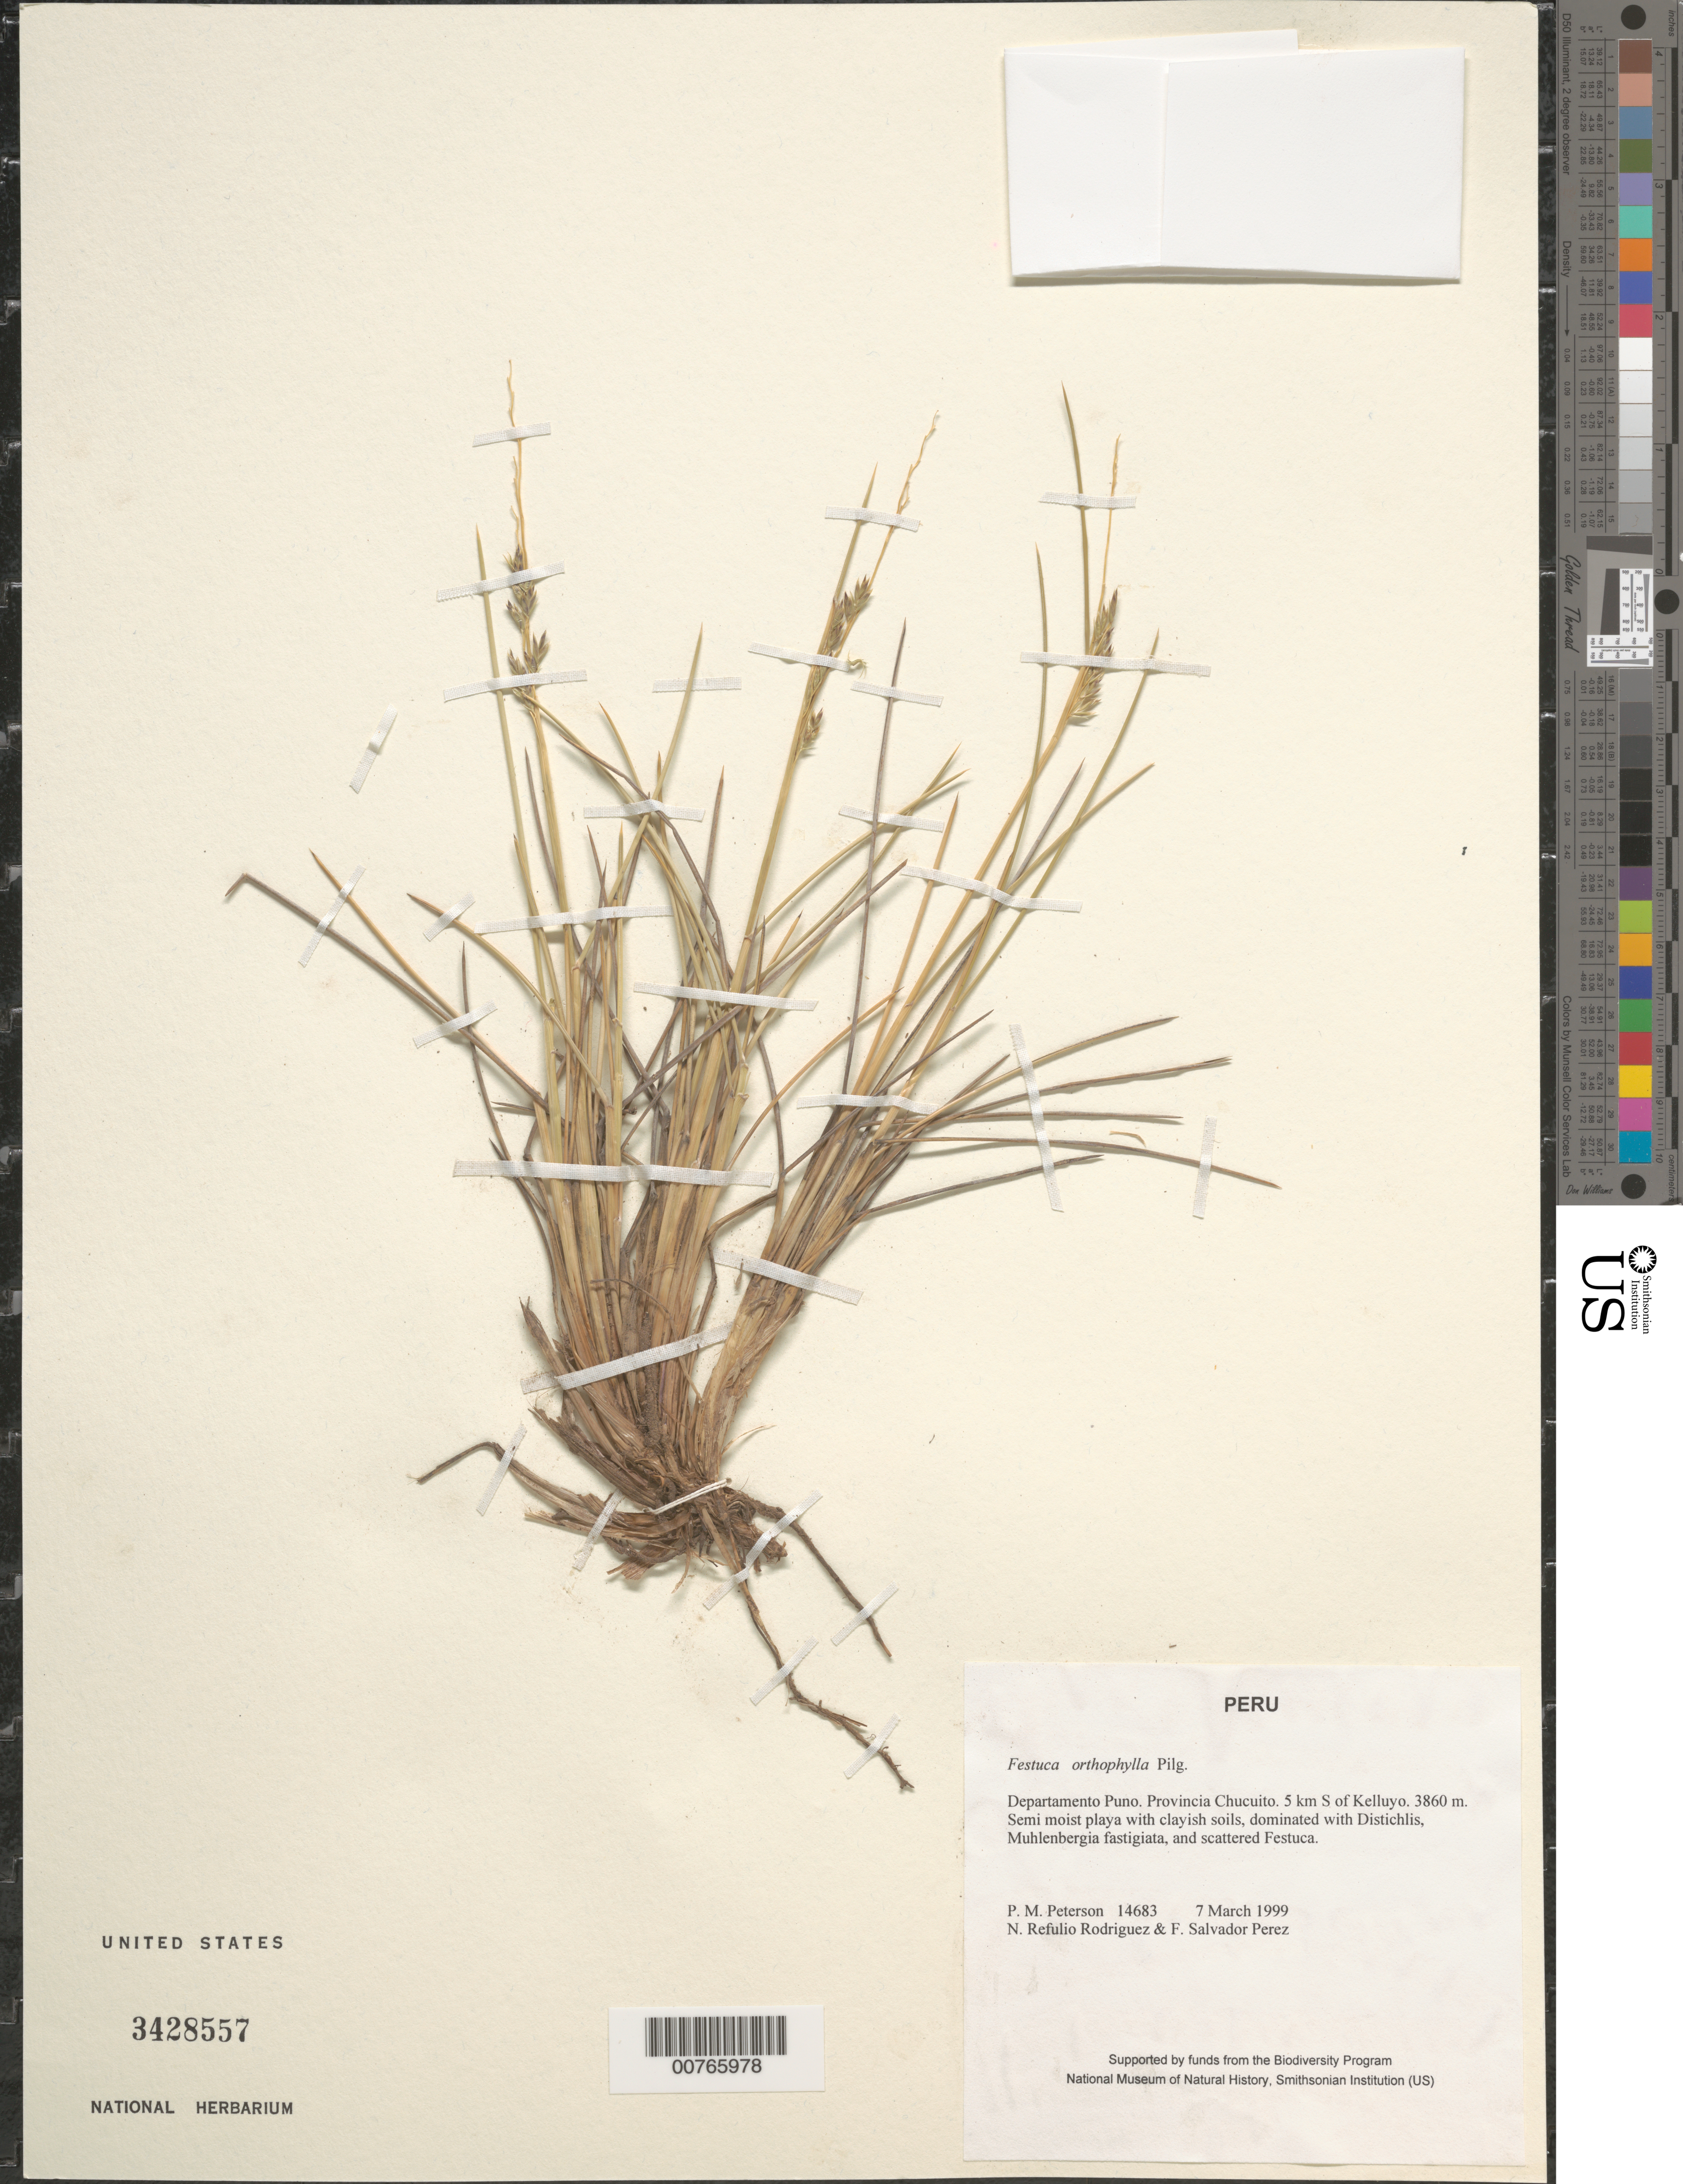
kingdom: Plantae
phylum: Tracheophyta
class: Liliopsida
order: Poales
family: Poaceae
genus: Festuca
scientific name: Festuca orthophylla var. boliviana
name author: Pilg.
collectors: P. M. Peterson, N. Refulio-Rodríguez & F. Salvador Perez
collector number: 14683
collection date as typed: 07 Mar 1999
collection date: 1999-03-07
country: Peru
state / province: Puno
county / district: Chucuito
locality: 5 km S of Kelluyo.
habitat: Semi moist playa with clayish soils, dominated with Distichlis, Muhlenbergia fastigiata and scattered Festuca.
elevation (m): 3860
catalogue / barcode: US 3428557